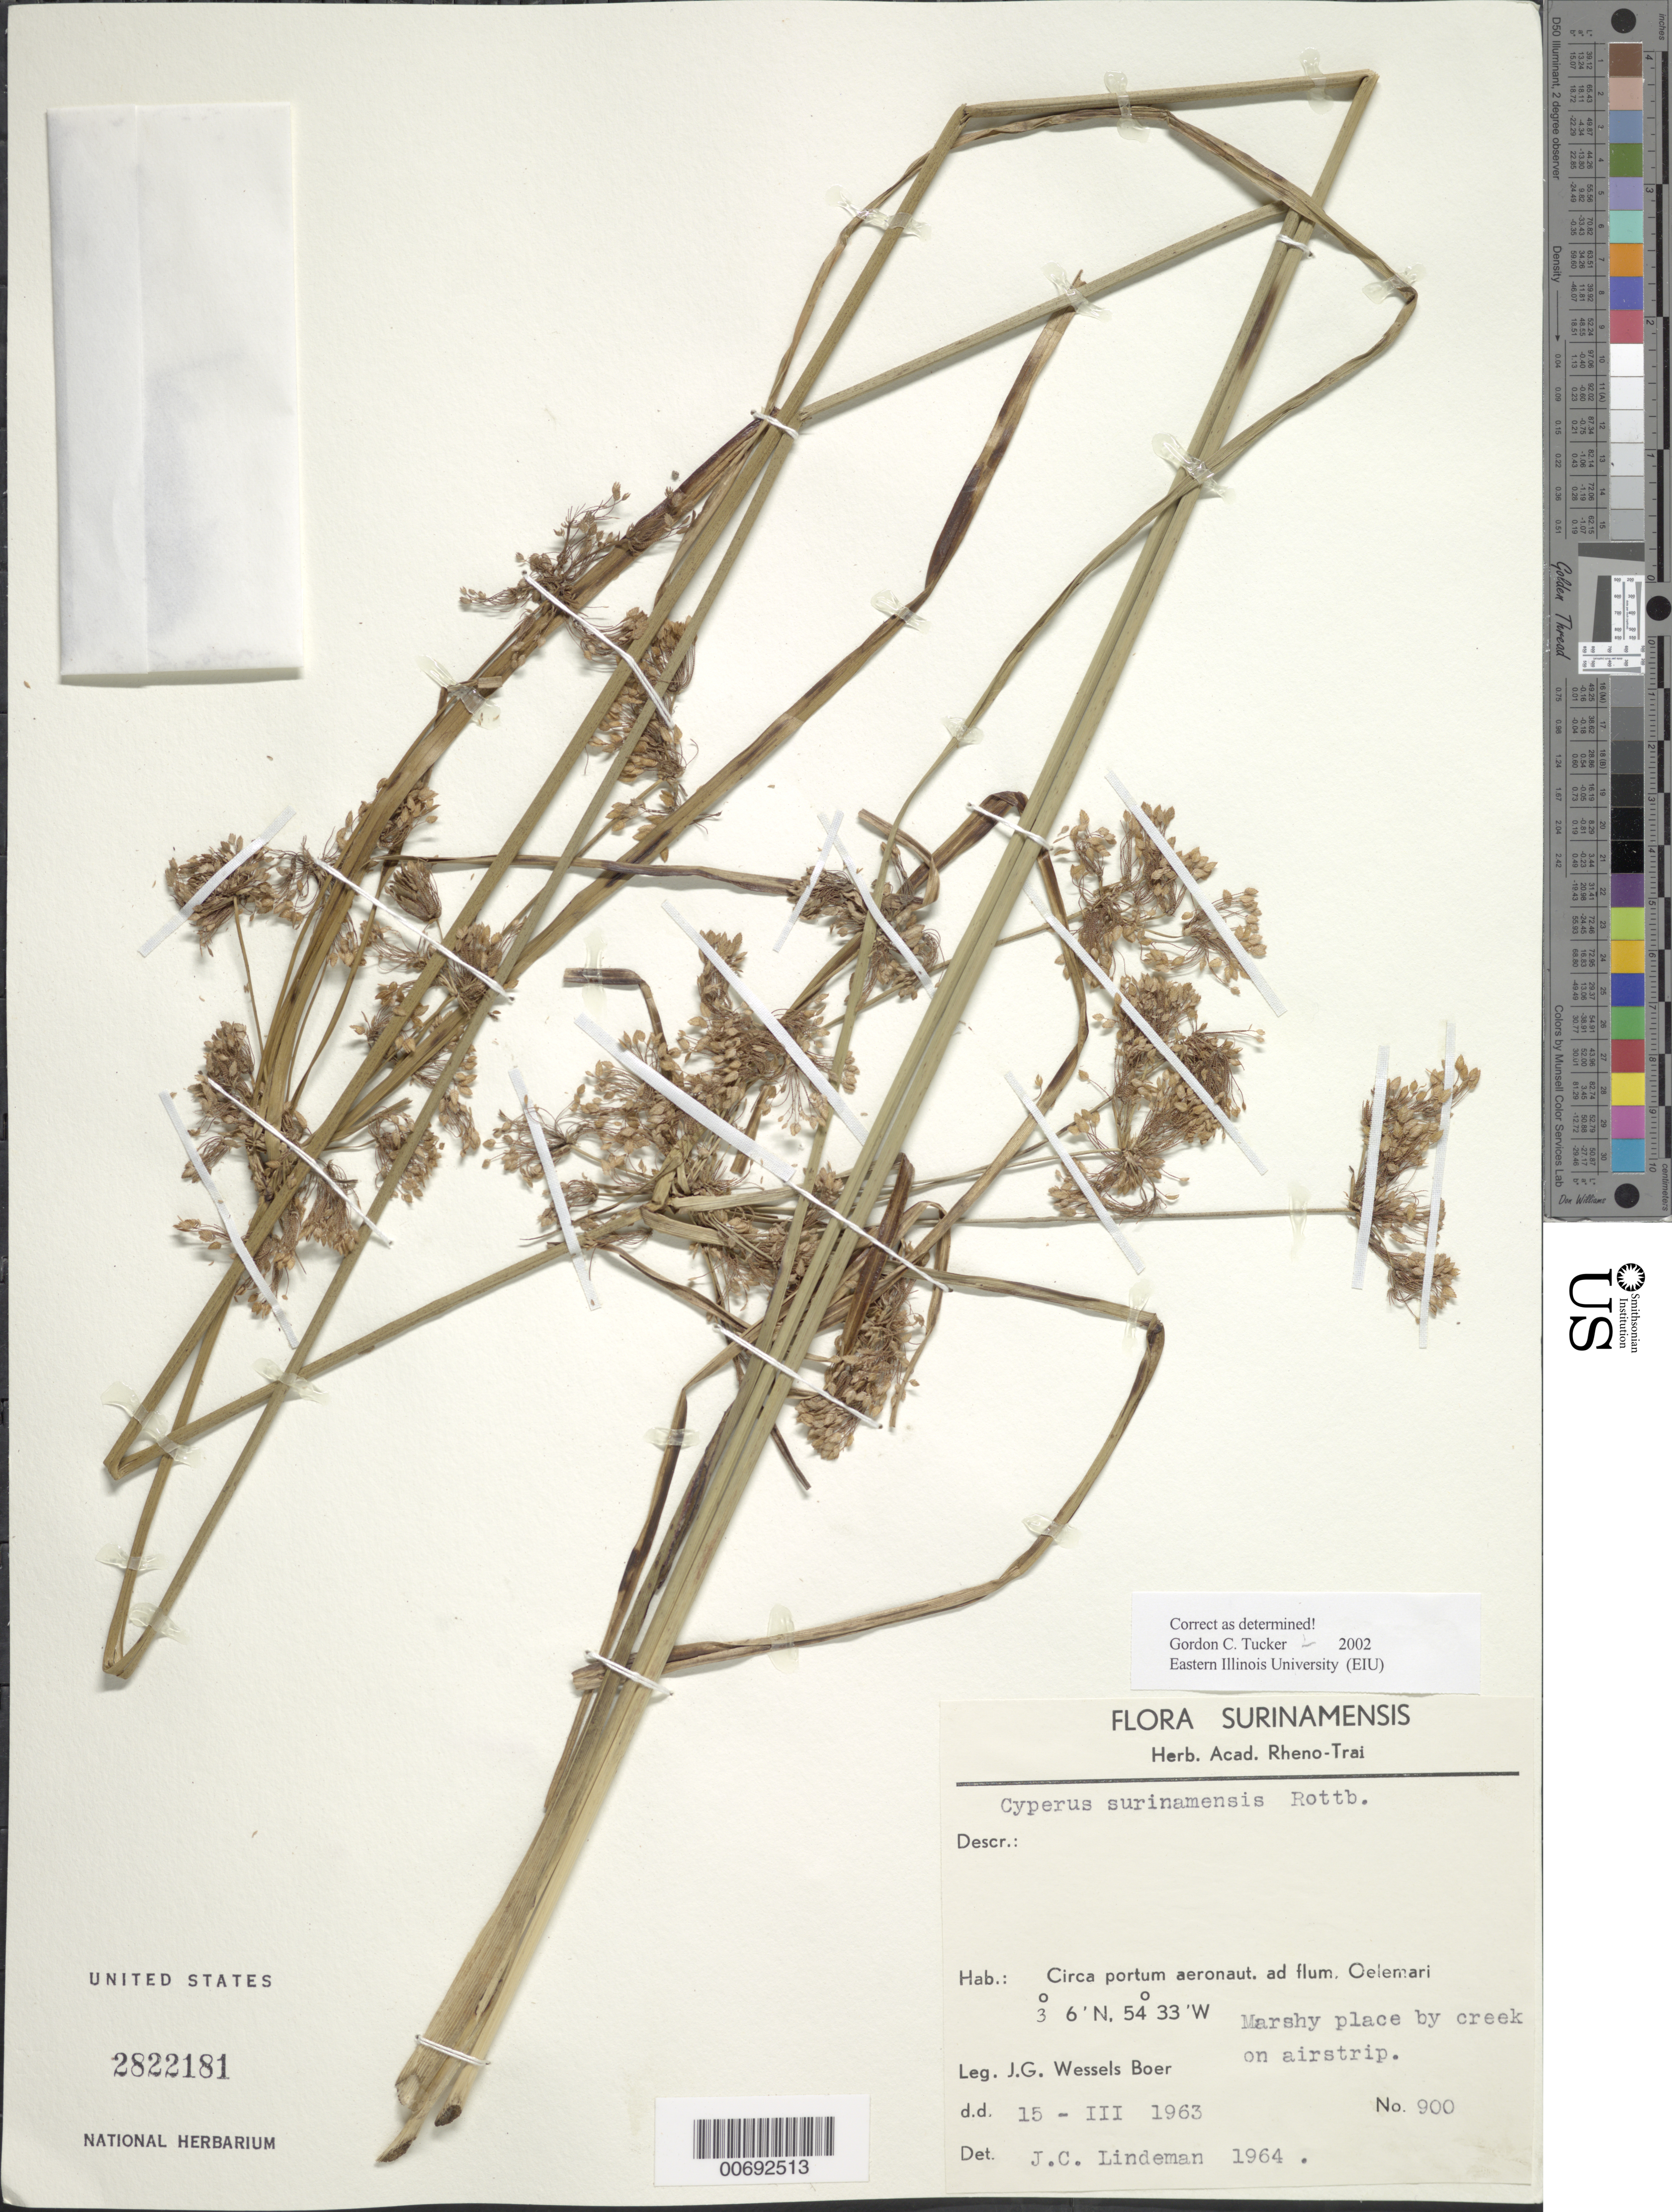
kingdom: Plantae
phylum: Tracheophyta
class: Liliopsida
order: Poales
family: Cyperaceae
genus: Cyperus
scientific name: Cyperus surinamensis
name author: Rottb.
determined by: Tucker, G. C.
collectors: J. G. Wessels Boer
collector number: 900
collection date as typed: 15-Mar-63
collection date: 1963-03-15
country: Suriname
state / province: Sipaliwini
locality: Oelemari R.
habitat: Marshy place by creek on airstrip;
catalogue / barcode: US 2822181